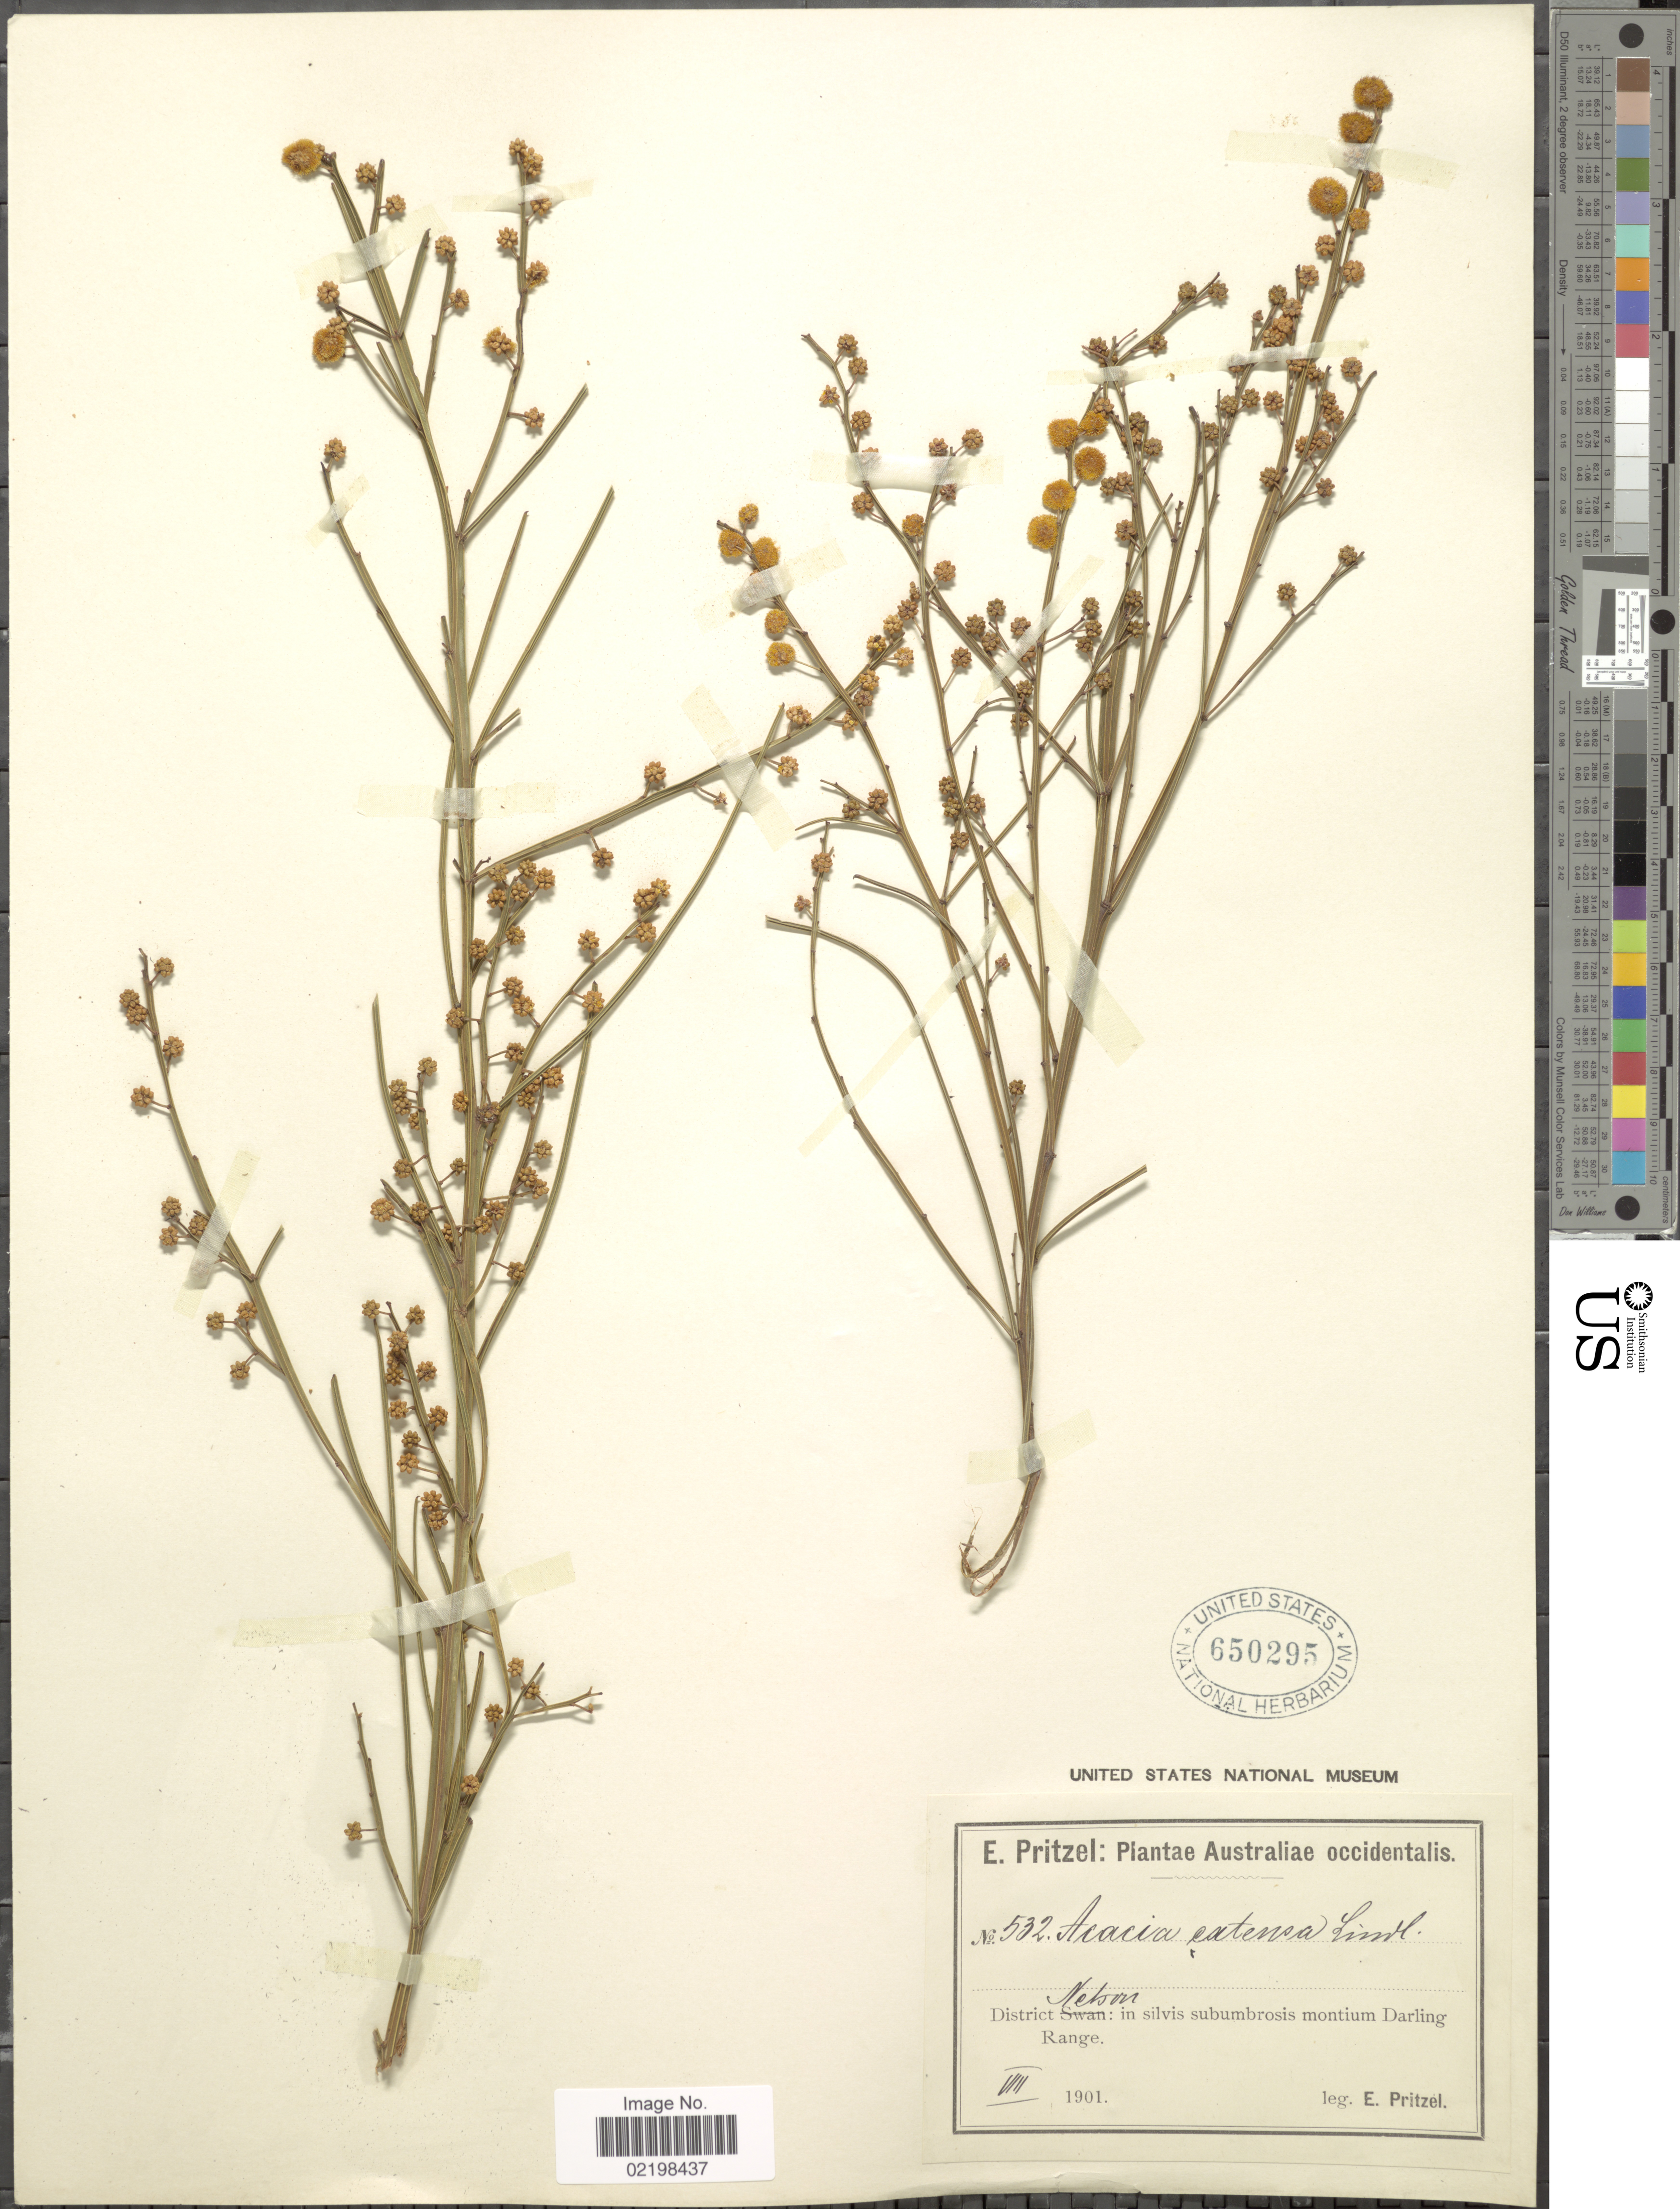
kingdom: Plantae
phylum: Tracheophyta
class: Magnoliopsida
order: Fabales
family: Fabaceae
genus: Acacia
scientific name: Acacia extensa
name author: Lindl.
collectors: E. G. Pritzel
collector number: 532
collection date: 1901-08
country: Australia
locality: District Nelson: in silvis sumbumbrosis montium Darling Range.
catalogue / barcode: US 650295